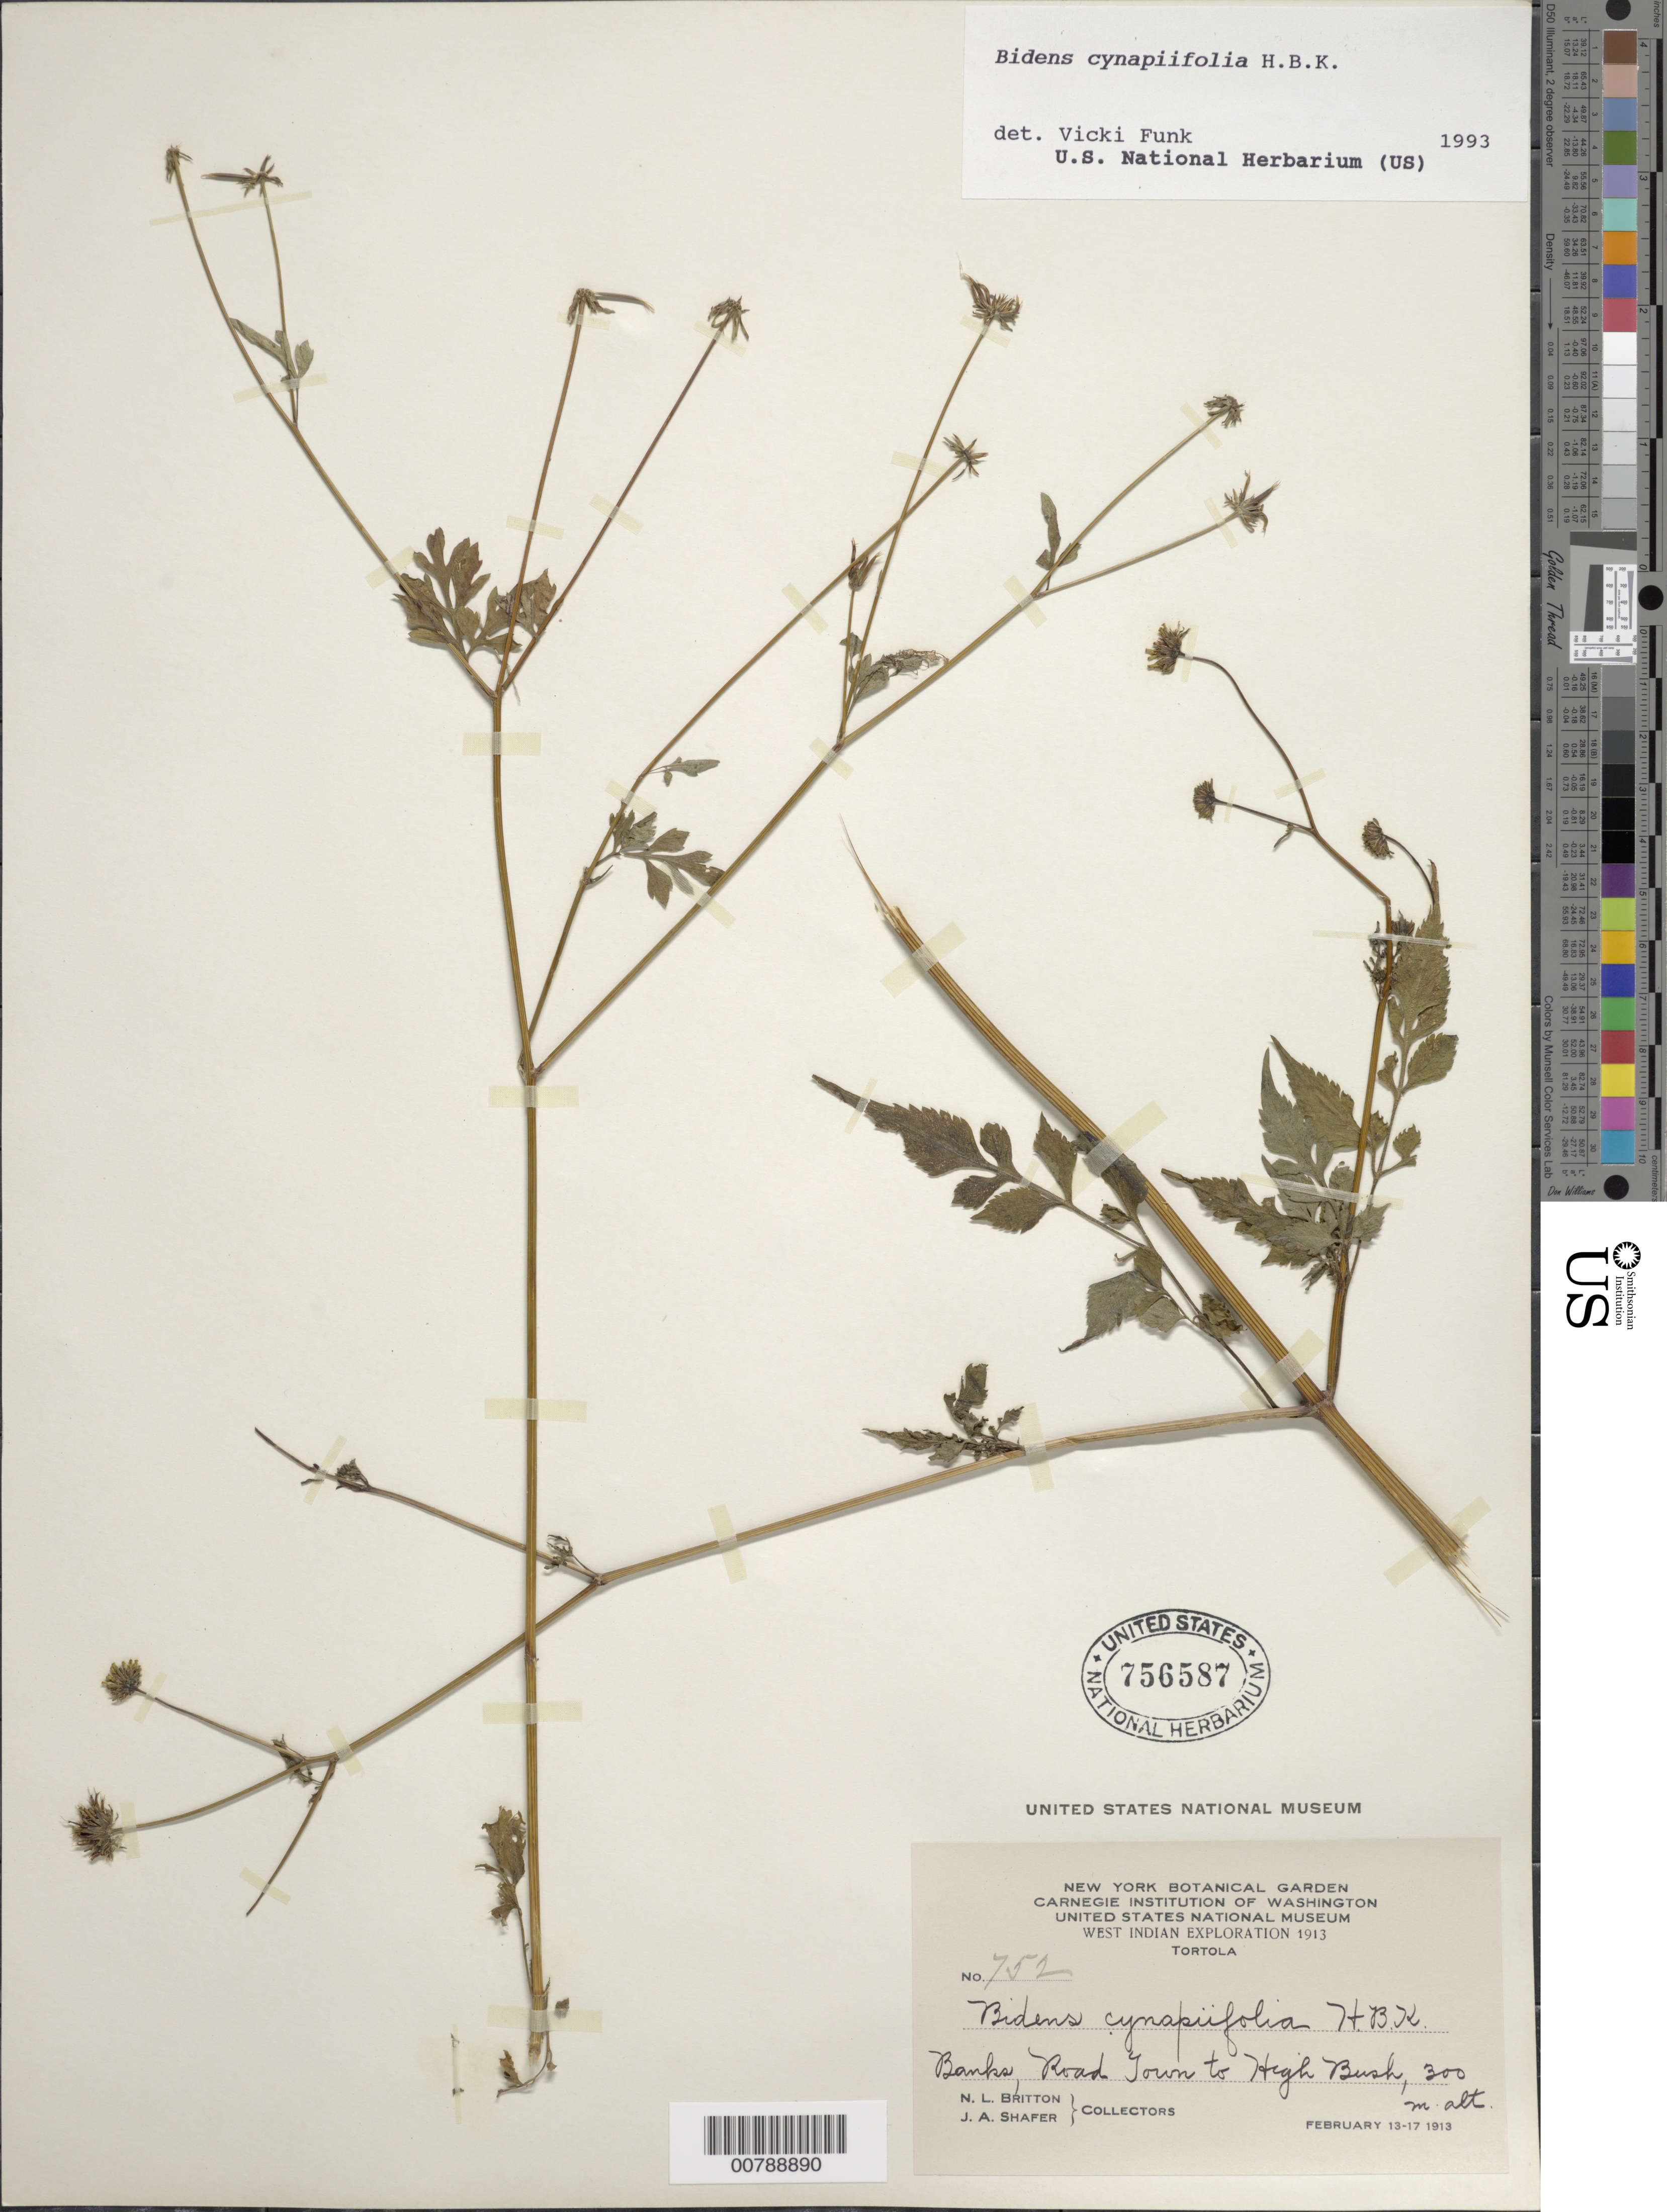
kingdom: Plantae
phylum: Tracheophyta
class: Magnoliopsida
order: Asterales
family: Asteraceae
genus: Bidens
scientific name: Bidens cynapiifolia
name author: Kunth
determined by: Funk, Vicki A., (BOT), Smithsonian Institution - National Museum of Natural History (UNITED STATES)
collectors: N. Britton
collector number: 752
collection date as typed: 13 Feb 1913 to 17 Feb 1913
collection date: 1913-02-13/1913-02-17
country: British Virgin Islands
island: Tortola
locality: Banks, Roadtown to High Bush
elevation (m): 300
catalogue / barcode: US 756587